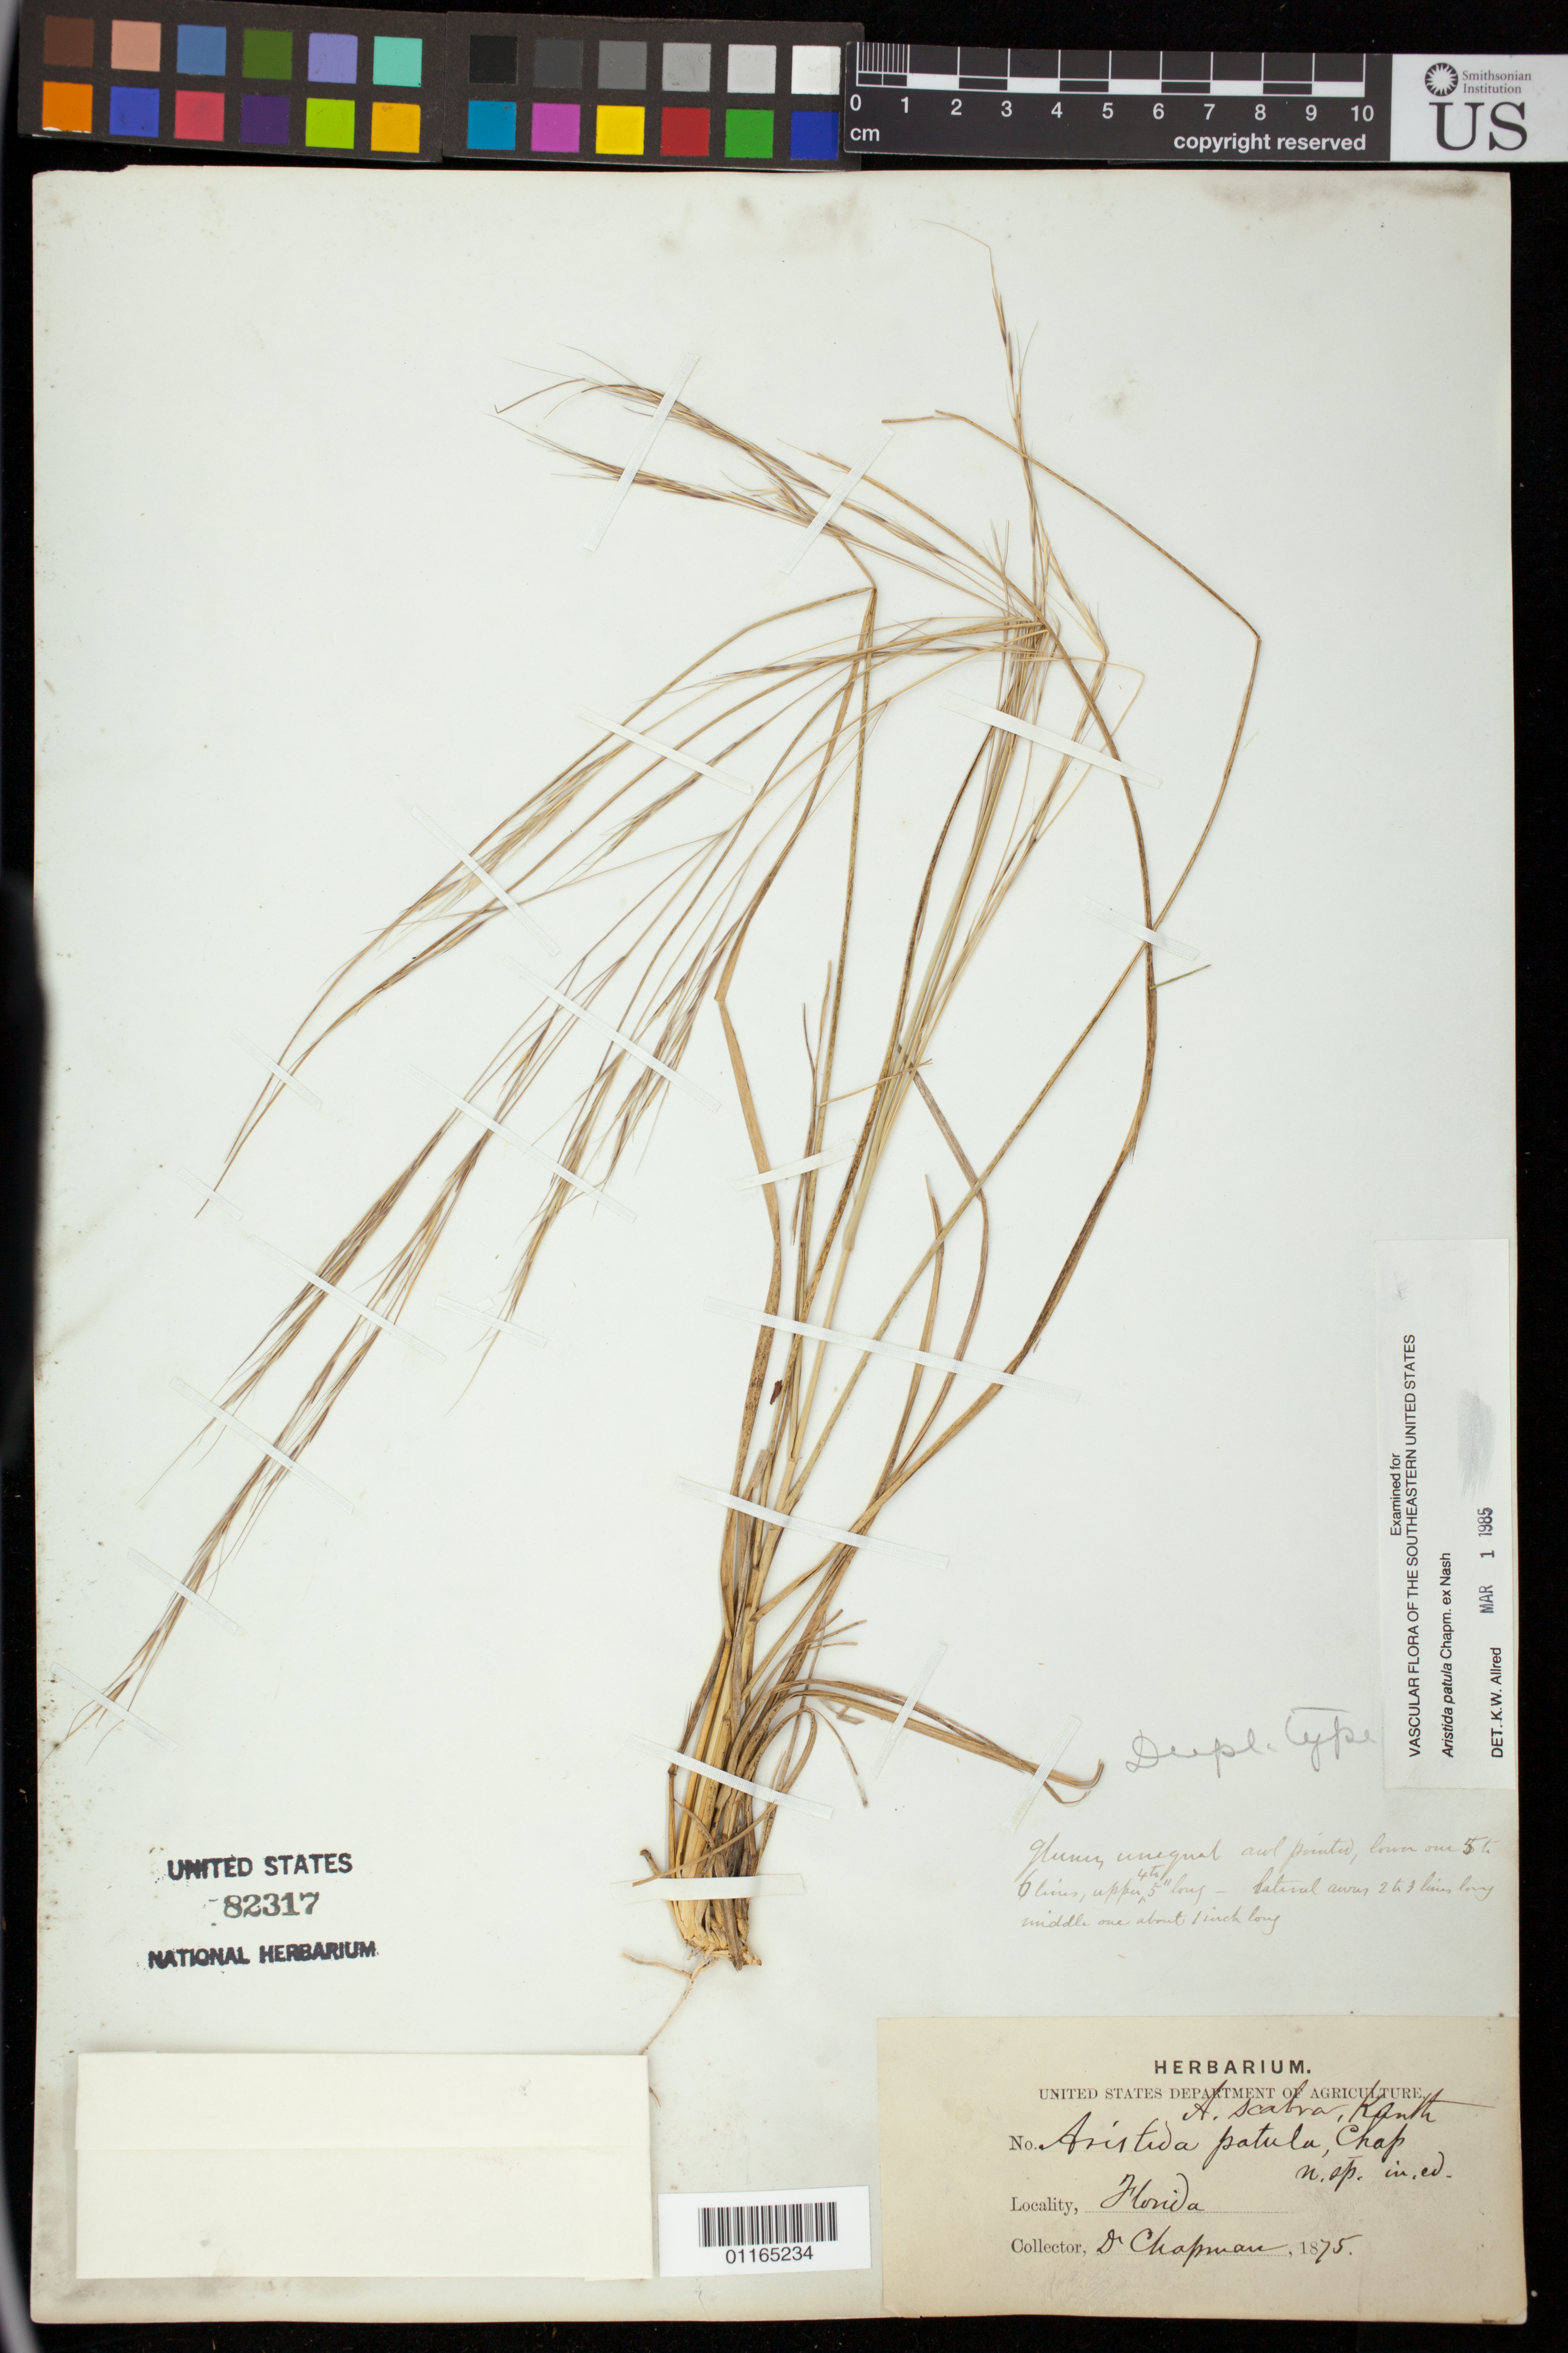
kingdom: Plantae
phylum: Tracheophyta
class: Liliopsida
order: Poales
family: Poaceae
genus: Aristida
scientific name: Aristida patula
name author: Chapm. ex Nash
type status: Possible Type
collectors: A. W. Chapman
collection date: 1875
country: United States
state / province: Florida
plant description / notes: Probably original material but dubiously a type. Name validated by Nash as "Aristida patula Chapm. ined." and based on Aristida scabra sensu Chapm. (1884, non Kunth). Nash explicitly cites only his own collections, but Chapman's specimens are presumably original material and may be syntypes by indirect reference to his publication and unpublished name.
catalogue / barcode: US 82317